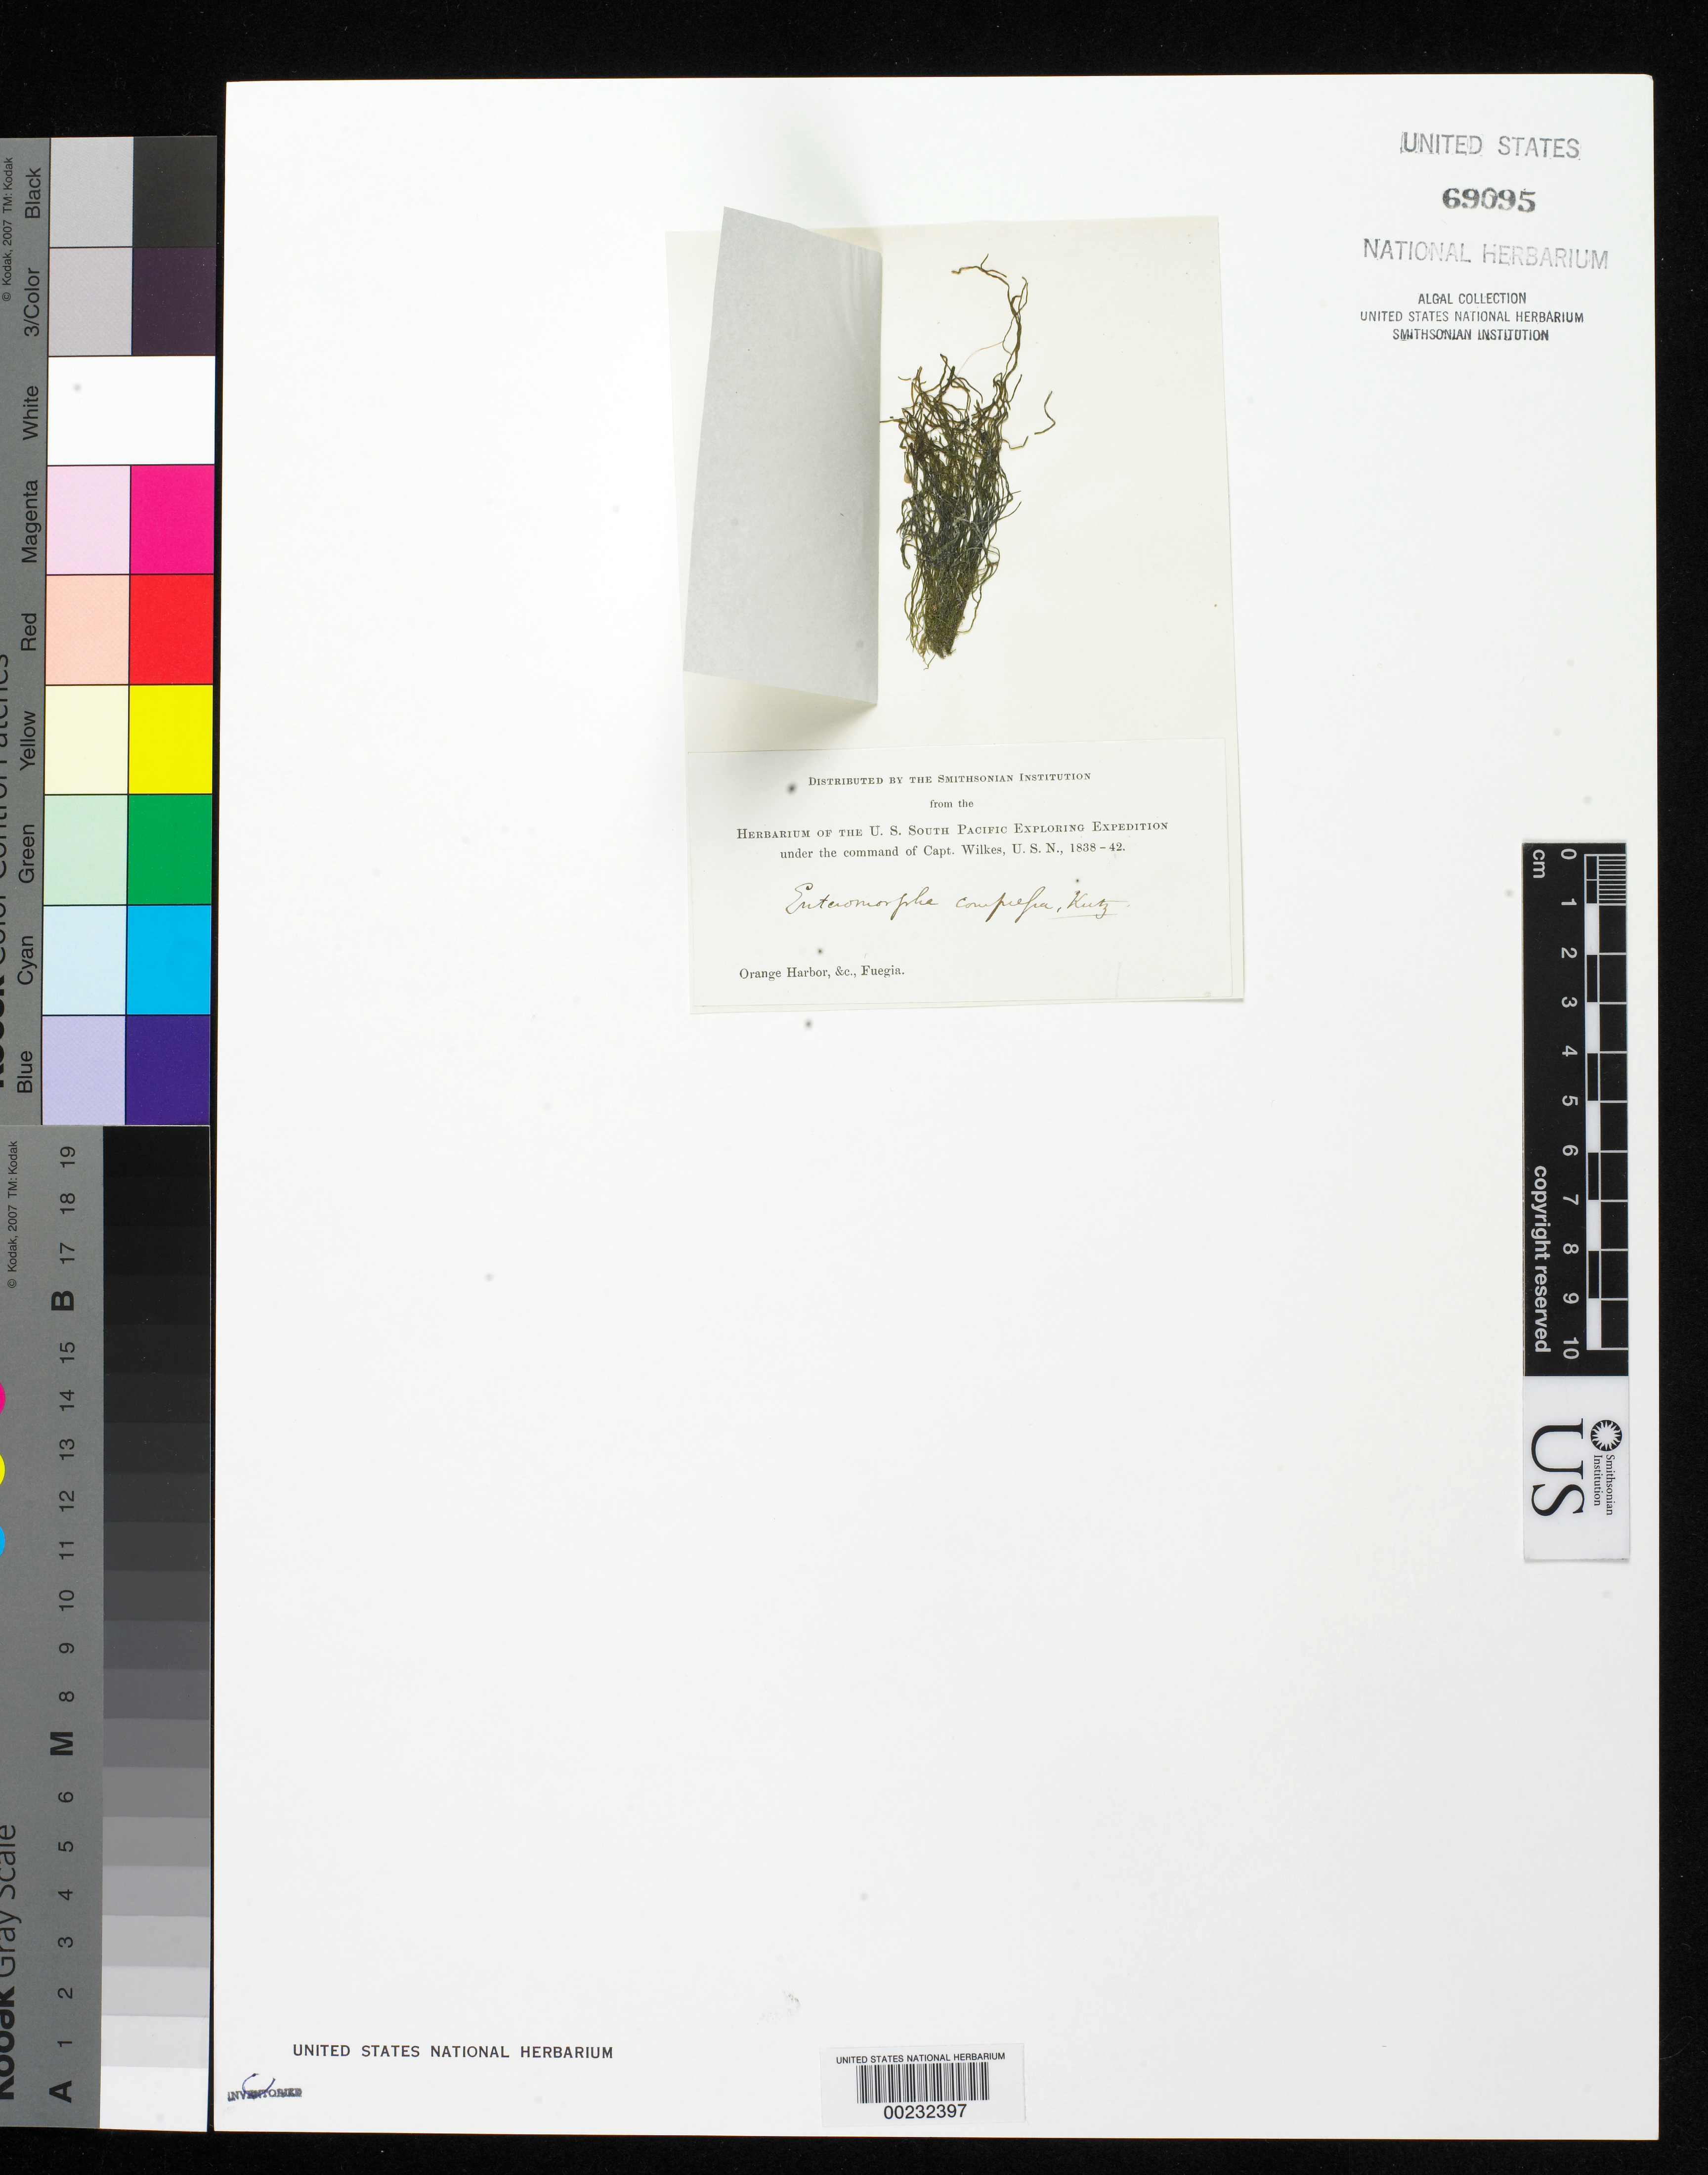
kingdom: Plantae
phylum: Chlorophyta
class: Ulvophyceae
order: Ulvales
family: Ulvaceae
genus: Enteromorpha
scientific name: Enteromorpha compressa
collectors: W. D. Brackenridge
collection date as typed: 1838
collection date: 1838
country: Chile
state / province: Magallanes y de la Antártica Chilena (XII)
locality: Orange Harbor, Fuegia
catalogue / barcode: US 69095